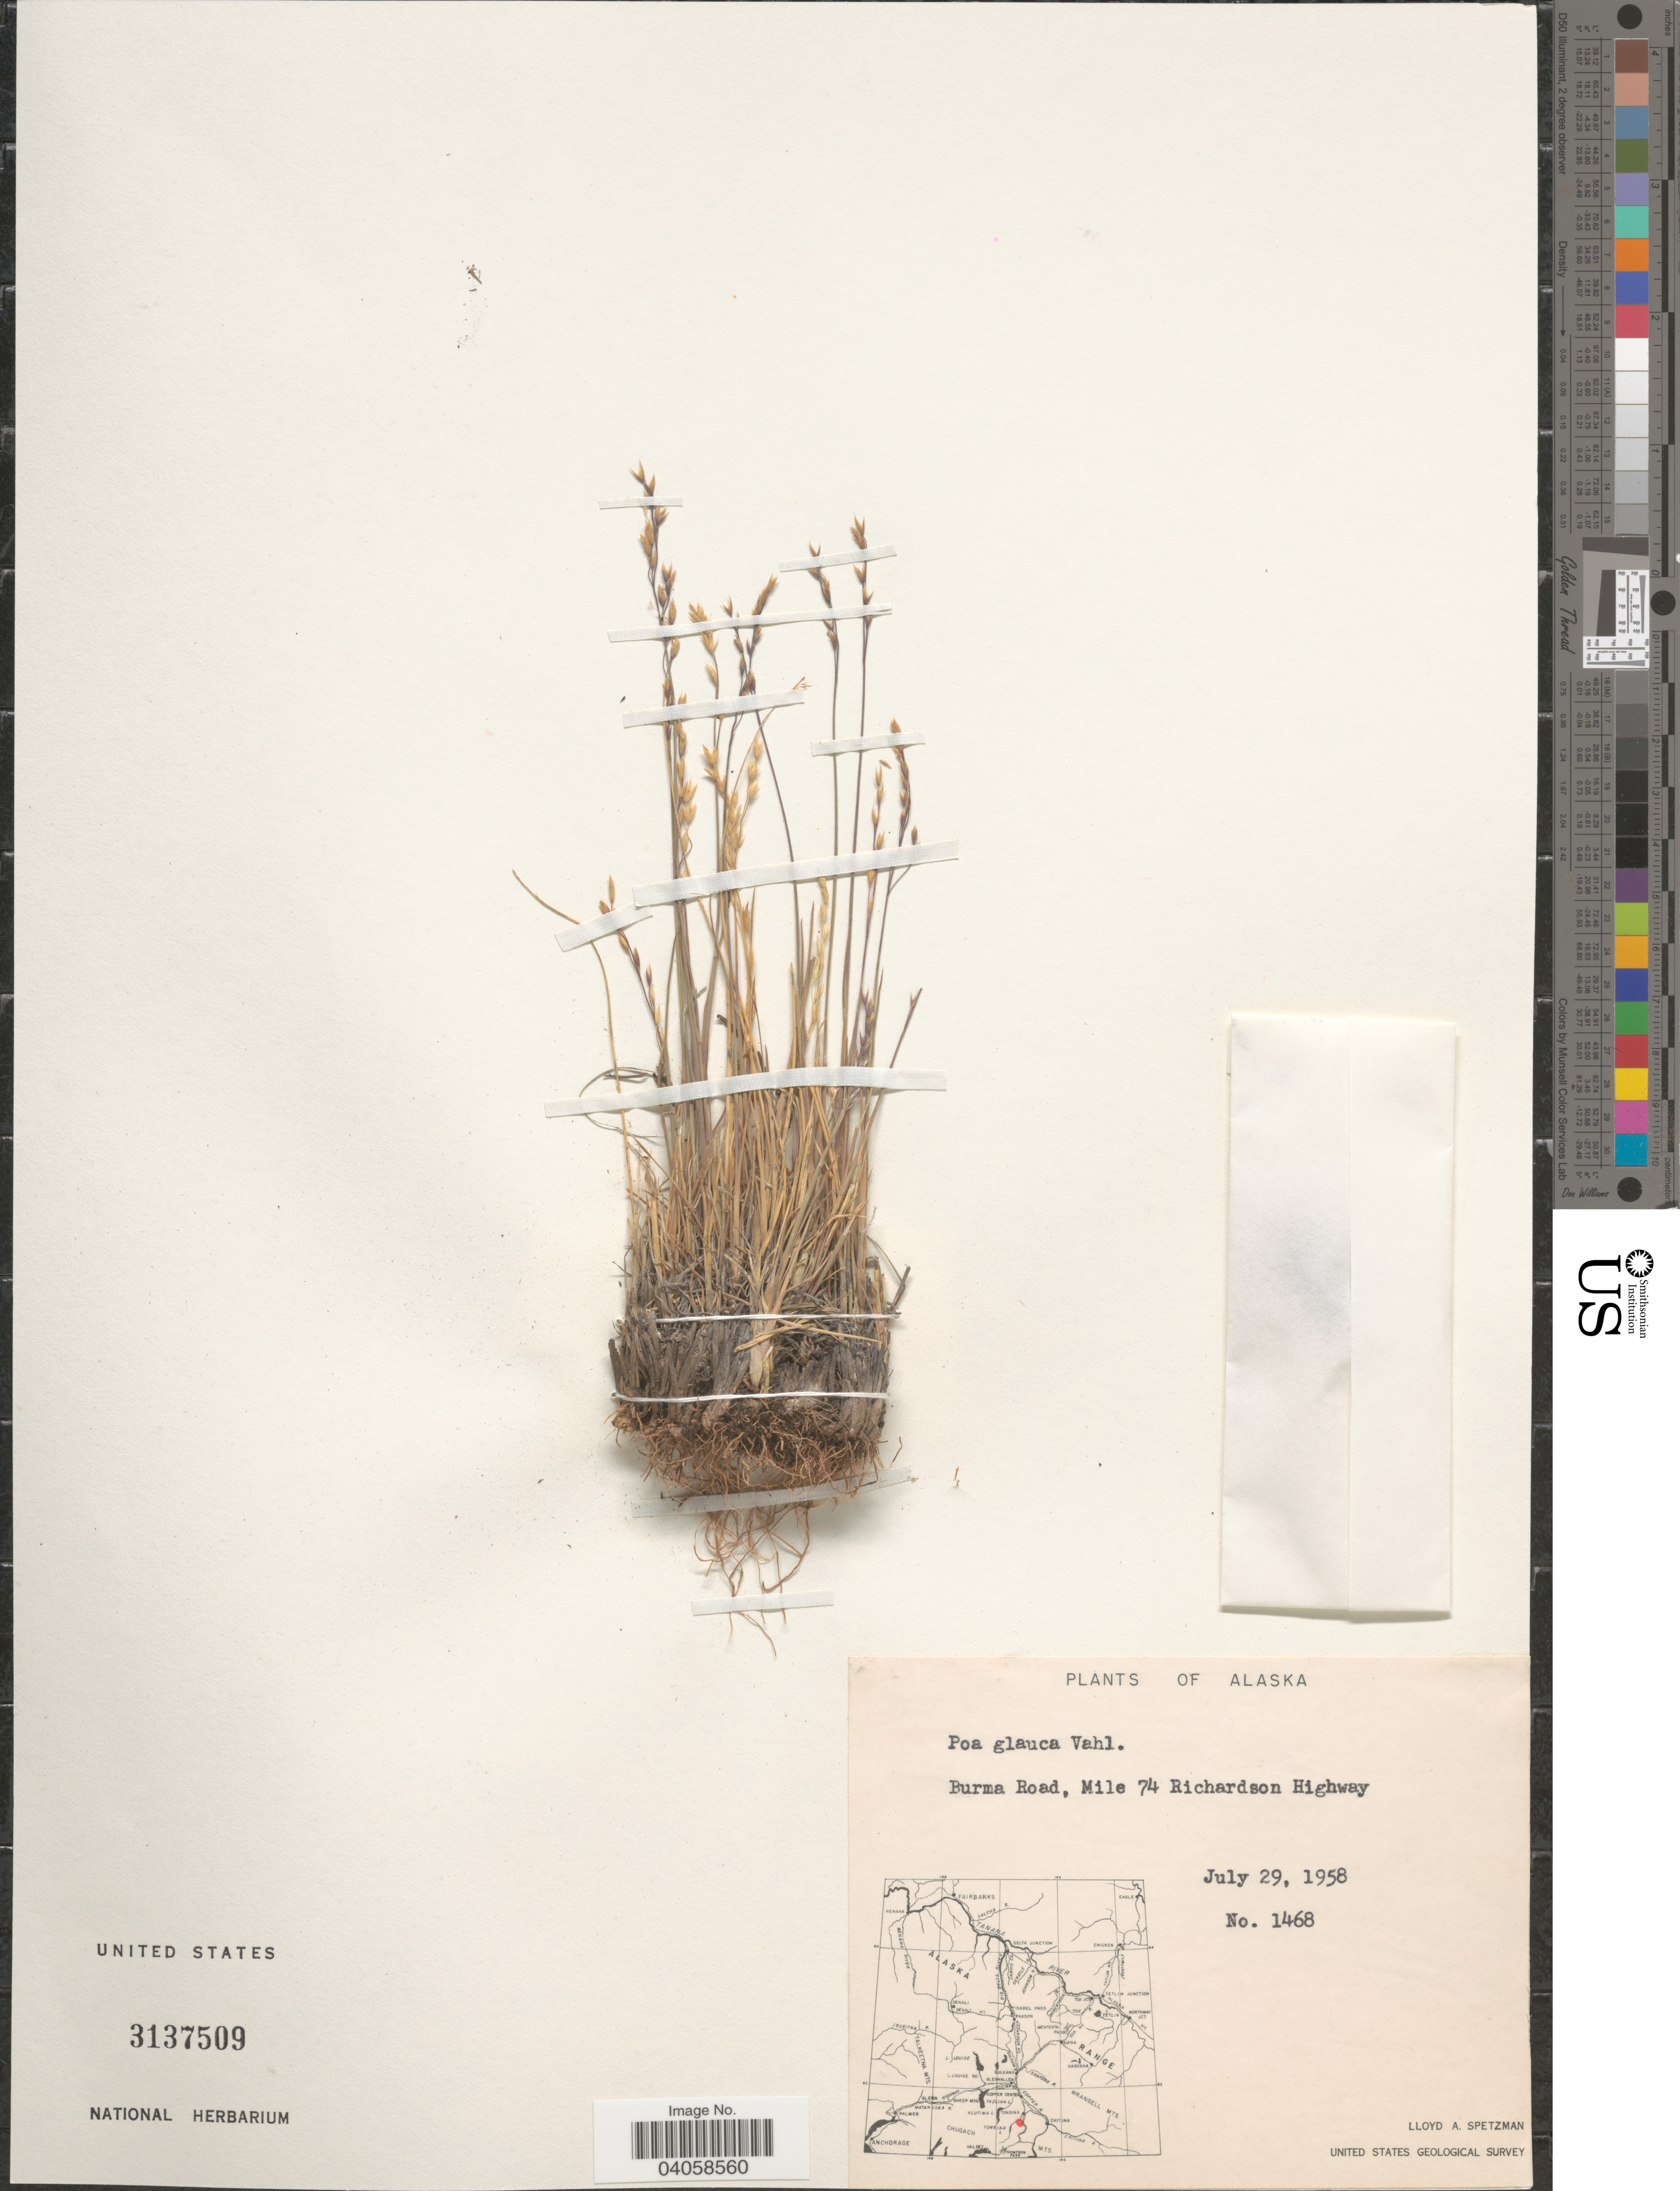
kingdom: Plantae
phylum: Tracheophyta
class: Liliopsida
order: Poales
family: Poaceae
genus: Poa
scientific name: Poa glauca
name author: Vahl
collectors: L. Spetzman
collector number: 1468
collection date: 1958-07-29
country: United States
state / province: Alaska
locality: Burma Road, Mile 74 Richardson Highway.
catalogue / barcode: US 3137509